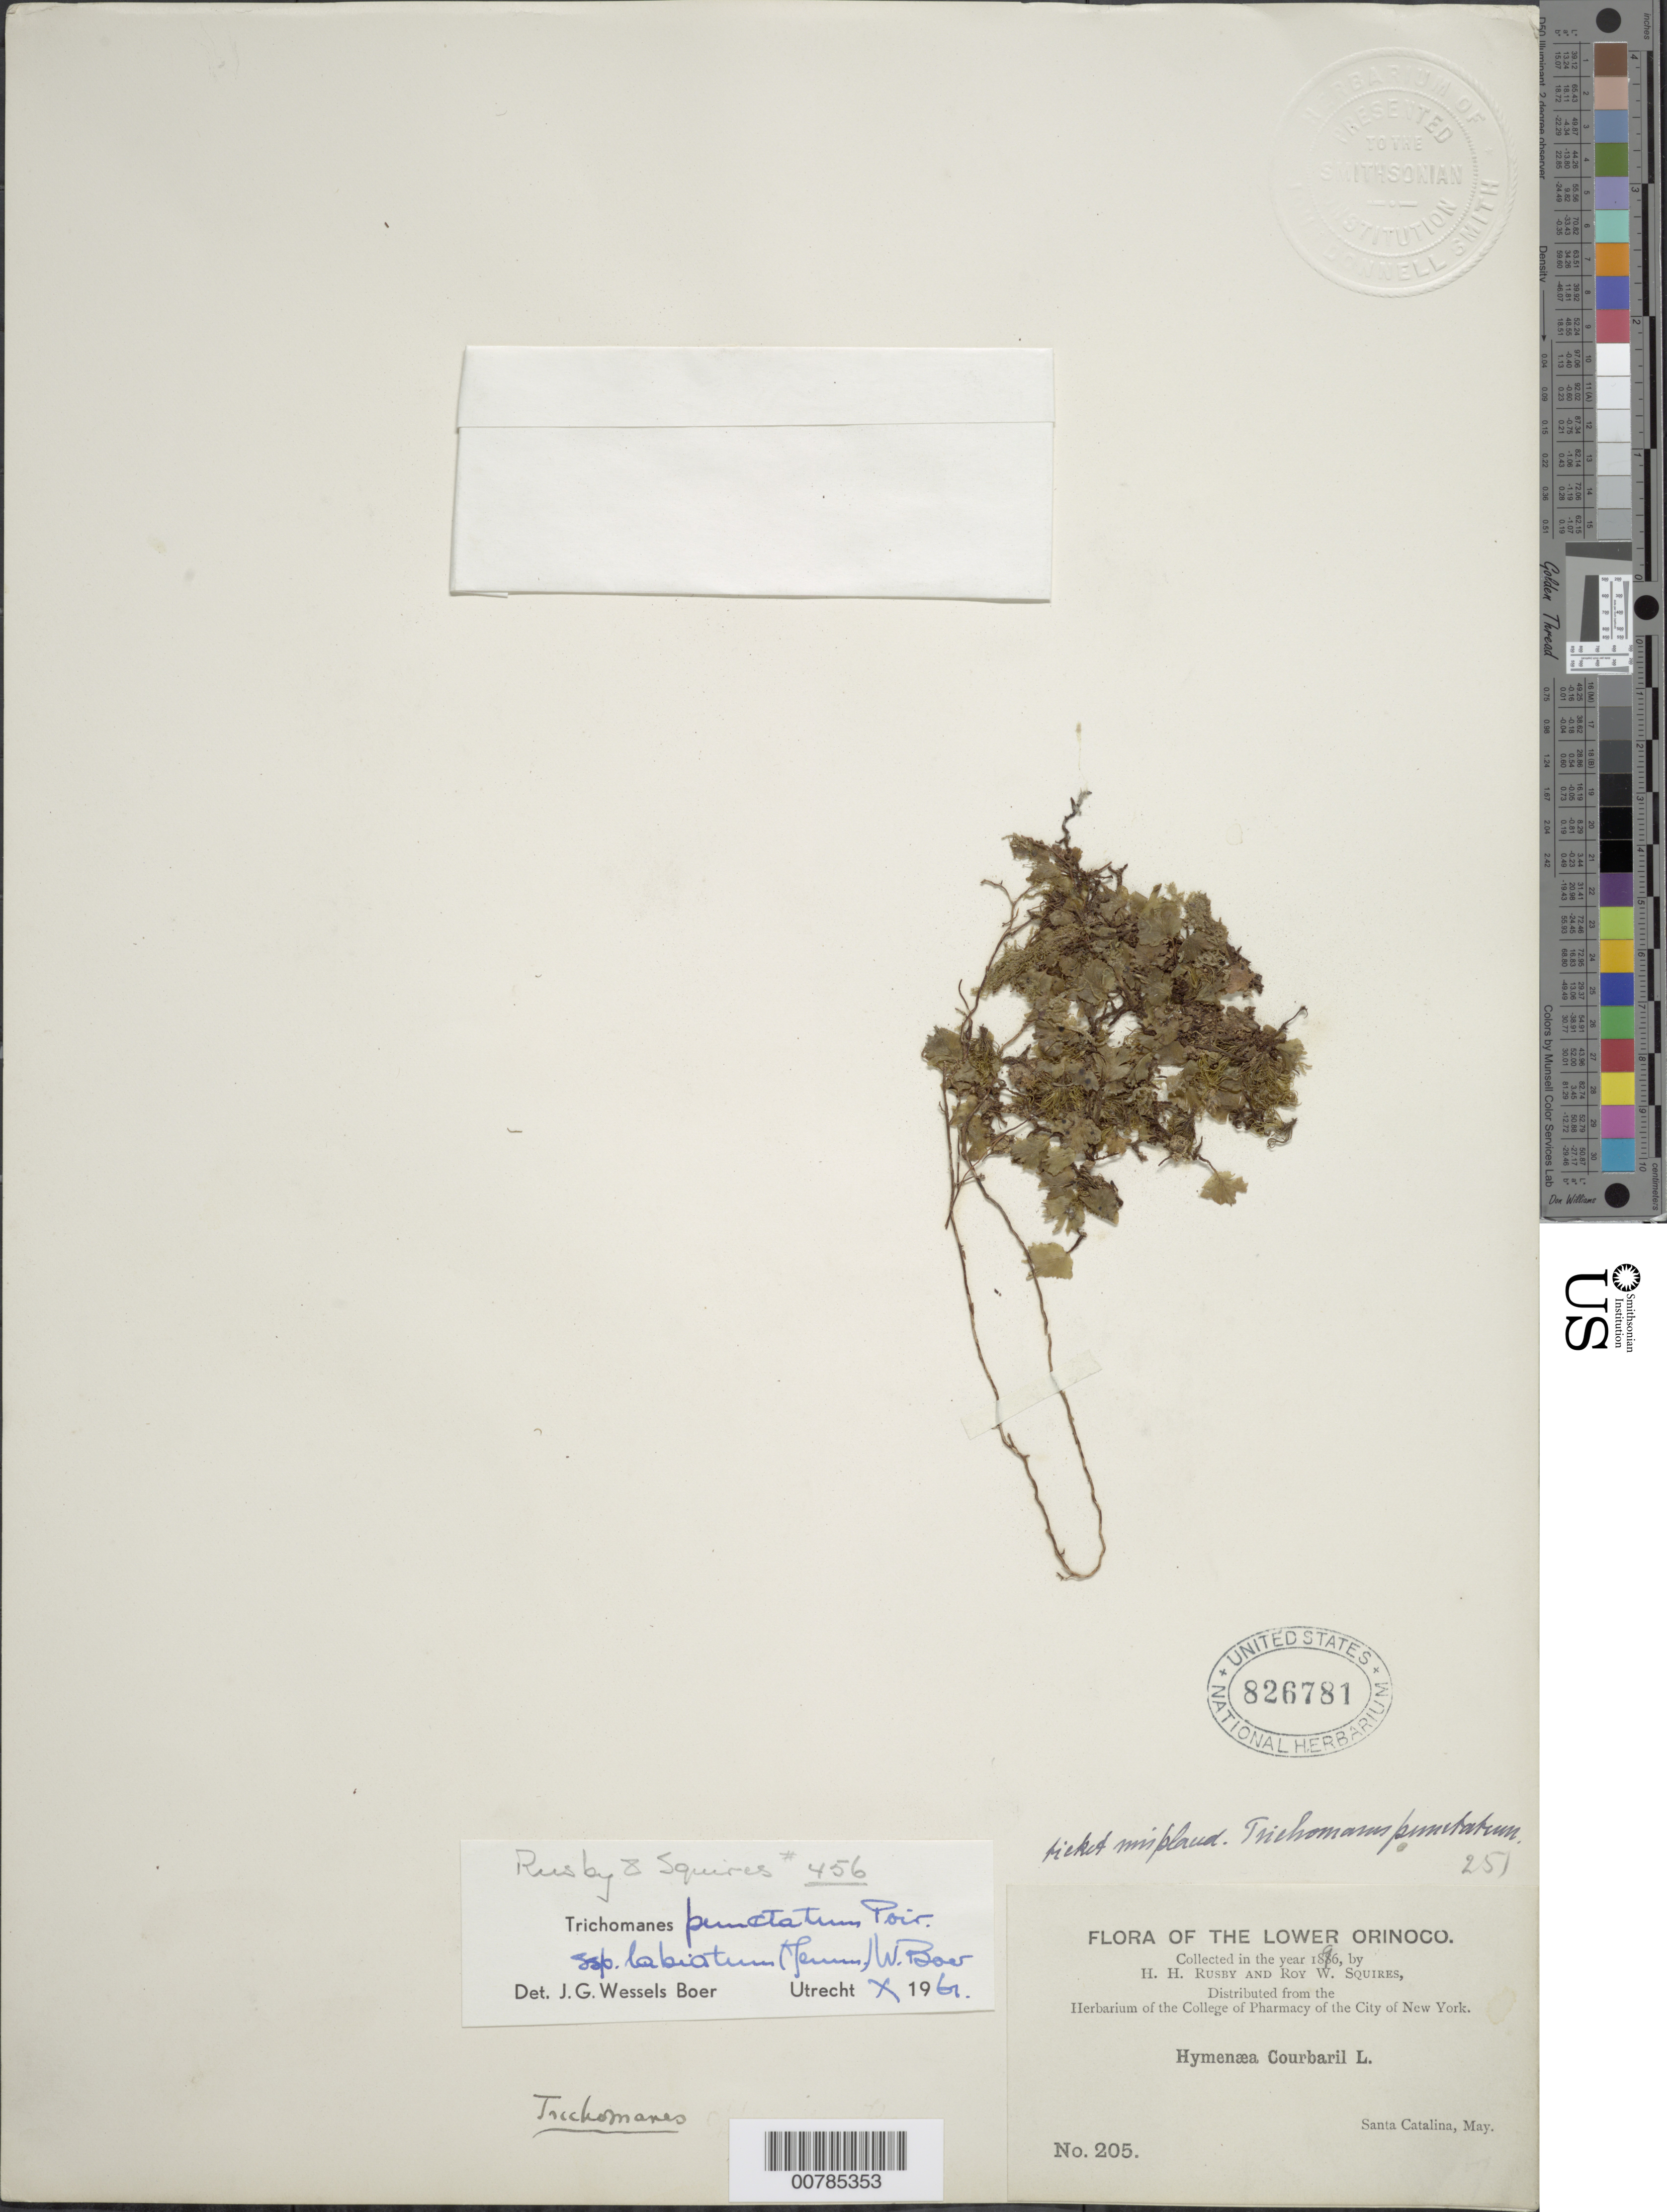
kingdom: Plantae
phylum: Tracheophyta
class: Polypodiopsida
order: Hymenophyllales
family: Hymenophyllaceae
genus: Didymoglossum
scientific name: Didymoglossum punctatum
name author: (Poir.) Desv.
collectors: H. H. Rusby & R. Squires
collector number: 205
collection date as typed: May 1896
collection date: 1896-05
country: Venezuela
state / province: Delta Amacuro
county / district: Tucupita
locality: Lower Orinoco, Santa Catalina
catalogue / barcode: US 826781